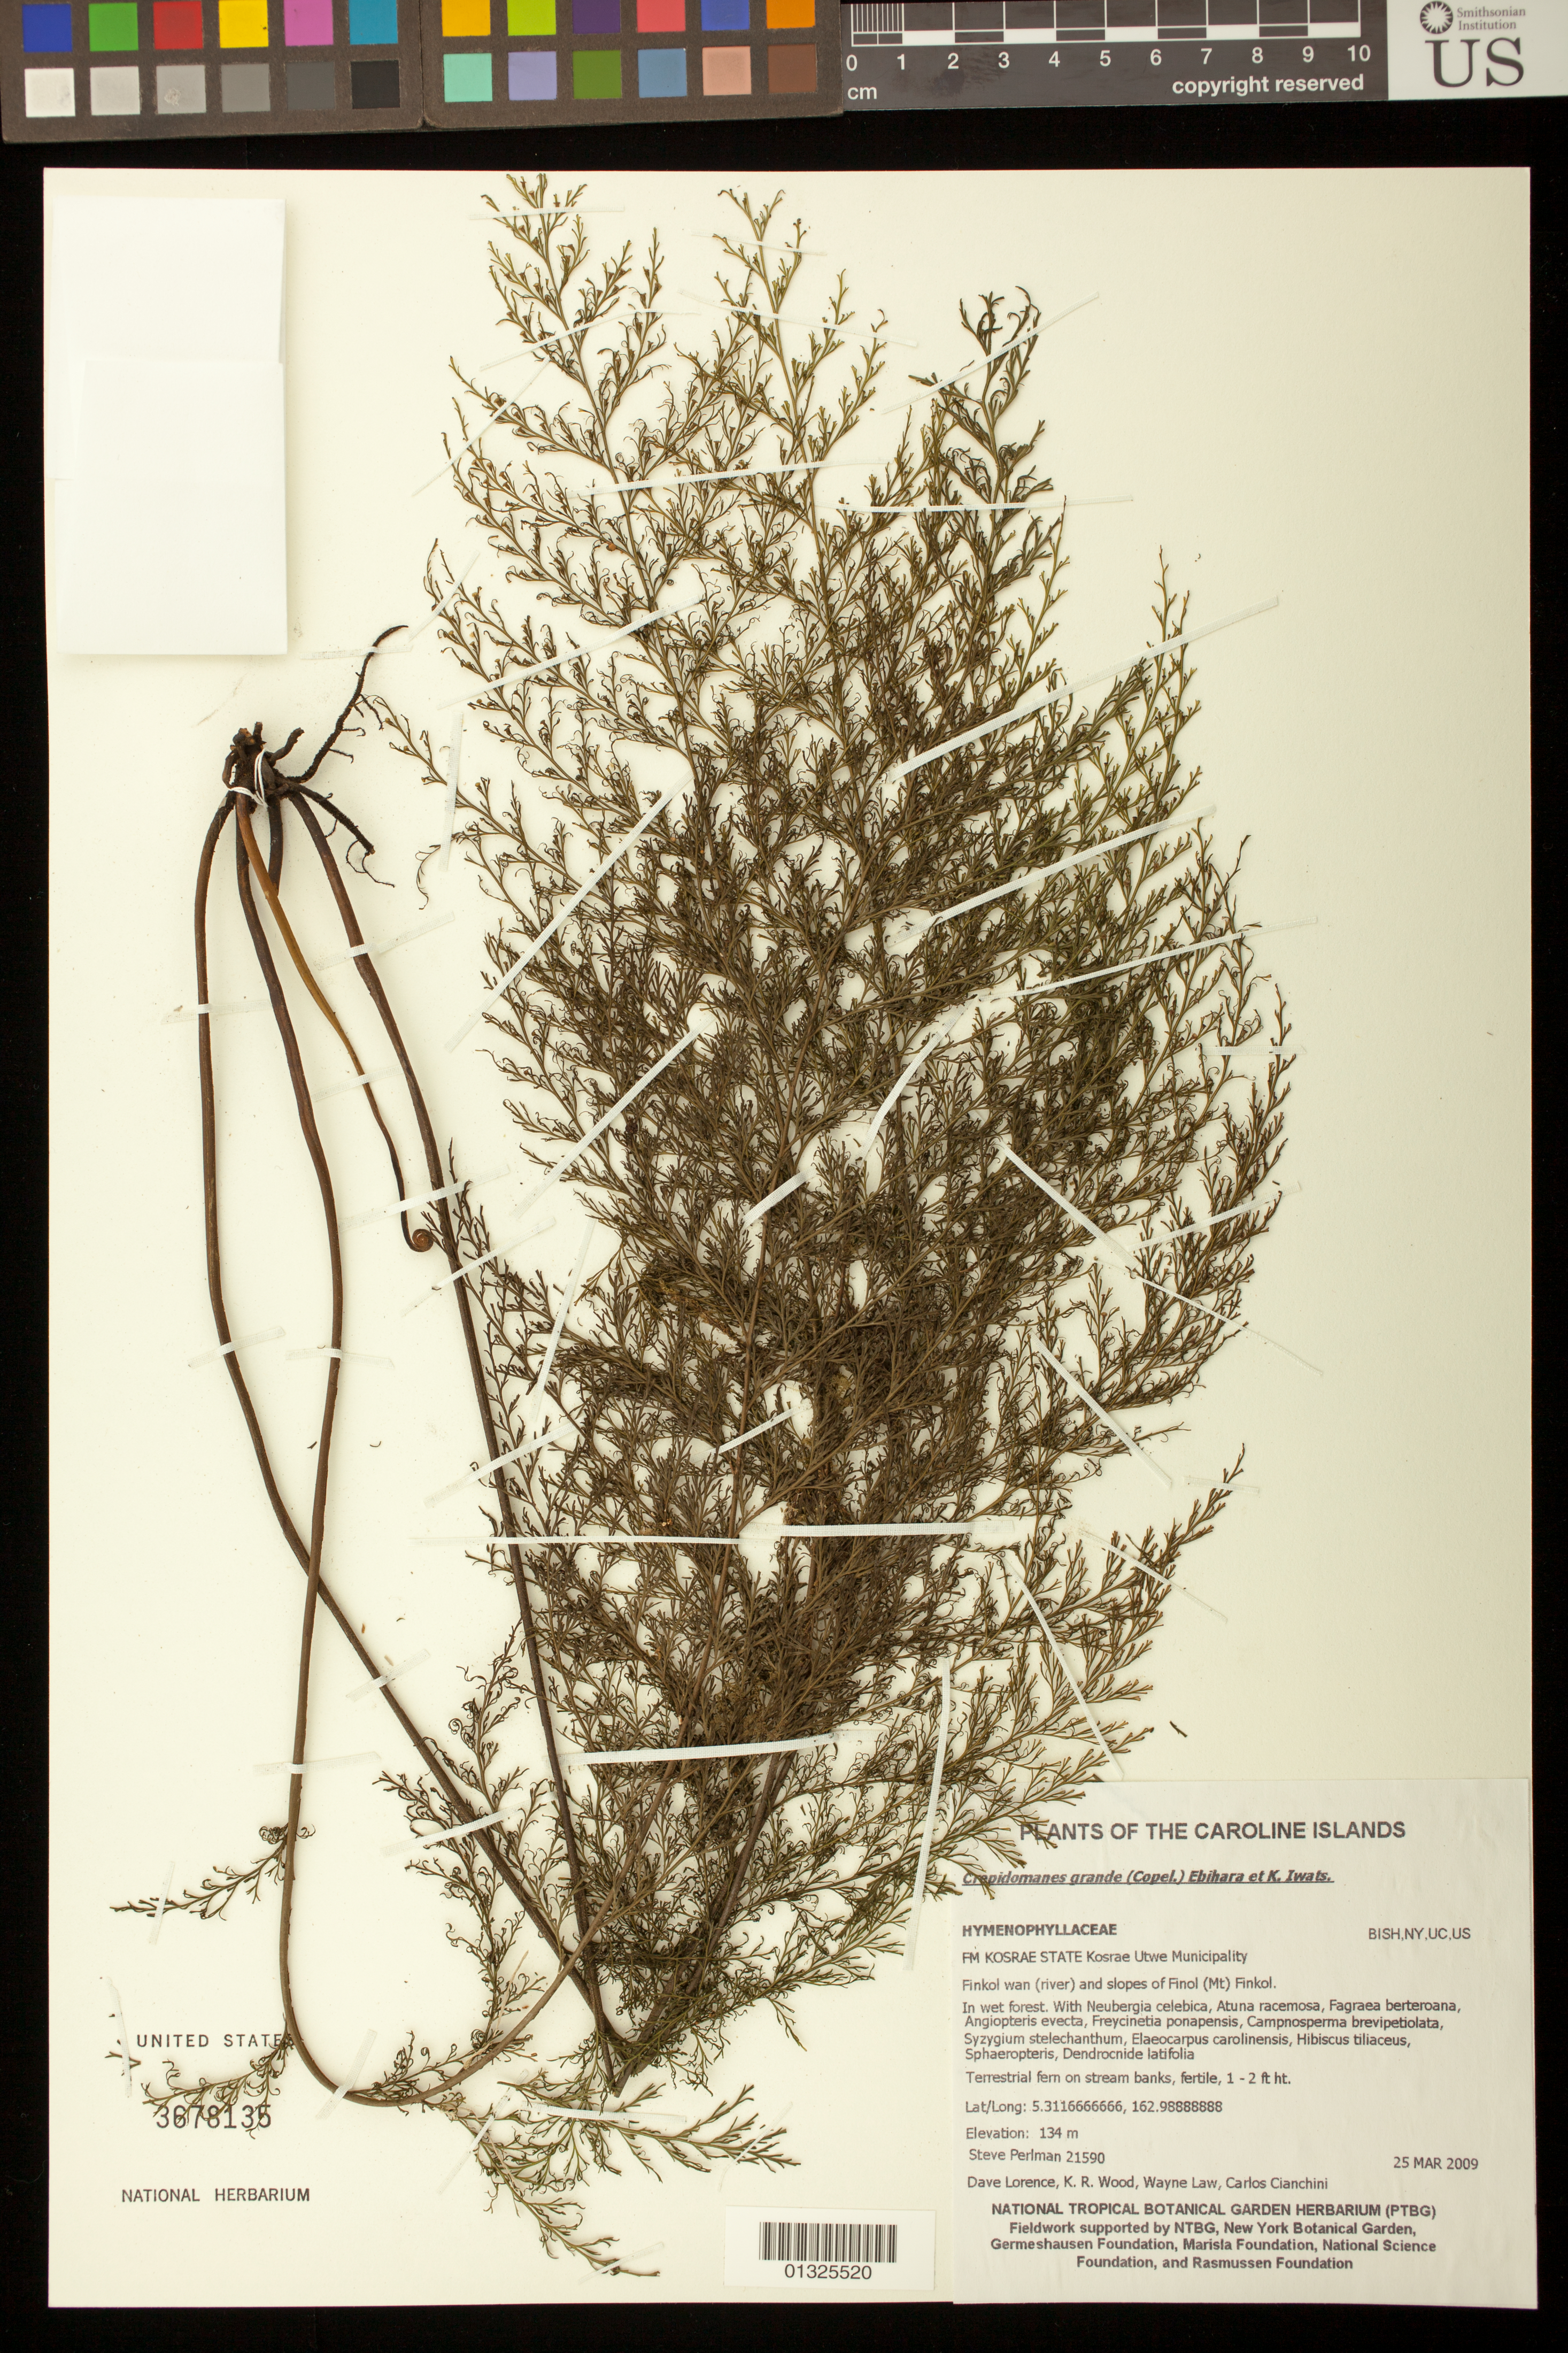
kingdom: Plantae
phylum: Tracheophyta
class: Polypodiopsida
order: Hymenophyllales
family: Hymenophyllaceae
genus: Crepidomanes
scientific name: Crepidomanes grande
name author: (Copel.) Ebihara & K. Iwats.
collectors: S. P. Perlman, D. Lorence, K. R. Wood, W. Law & C. Cianchini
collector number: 21590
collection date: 2009-03-25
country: Micronesia, Federated States of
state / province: Kosrae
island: Kosrae [Kusaie]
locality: Utwe Municipality, Finkol wan (river) and slopes of Finol (Mt) Finkol.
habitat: Wet forest.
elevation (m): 134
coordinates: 5.3116666666, 162.98888888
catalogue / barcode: US 3678135